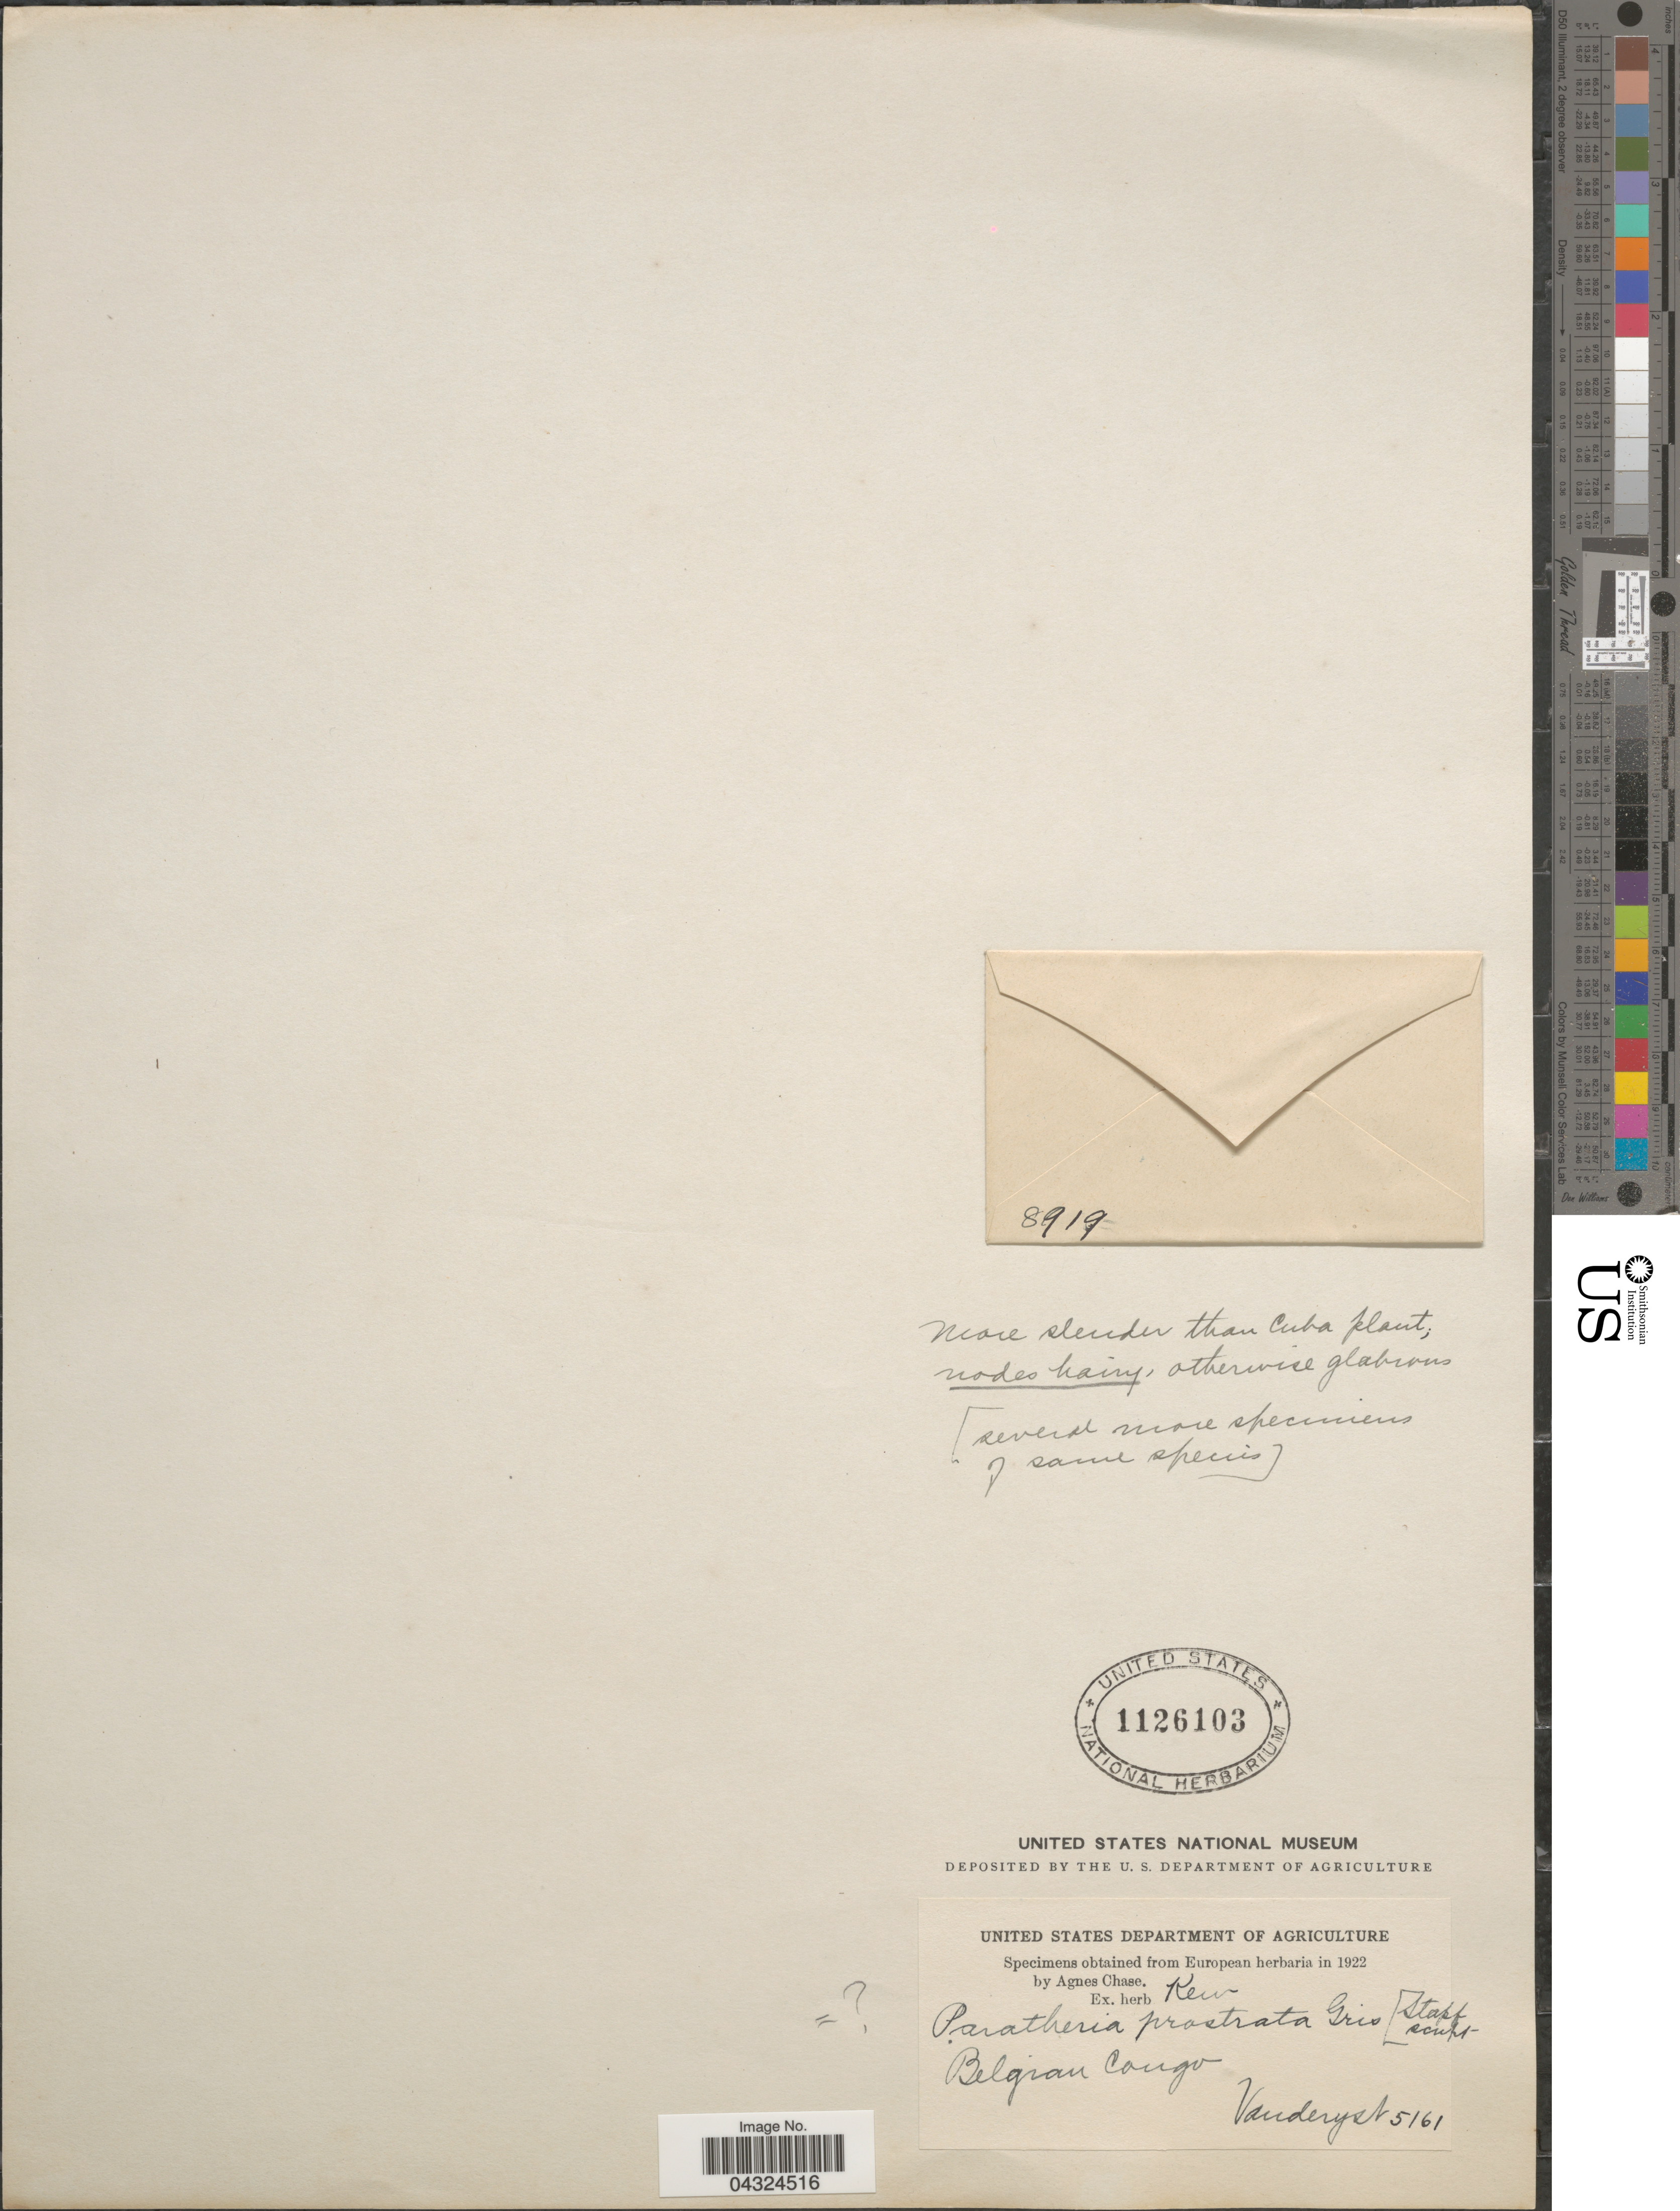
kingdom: Plantae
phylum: Tracheophyta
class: Liliopsida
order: Poales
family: Poaceae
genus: Paratheria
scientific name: Paratheria prostrata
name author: Griseb.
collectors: Vanderyst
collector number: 5161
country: Congo, Democratic Republic of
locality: Belgian Congo.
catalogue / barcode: US 1126103